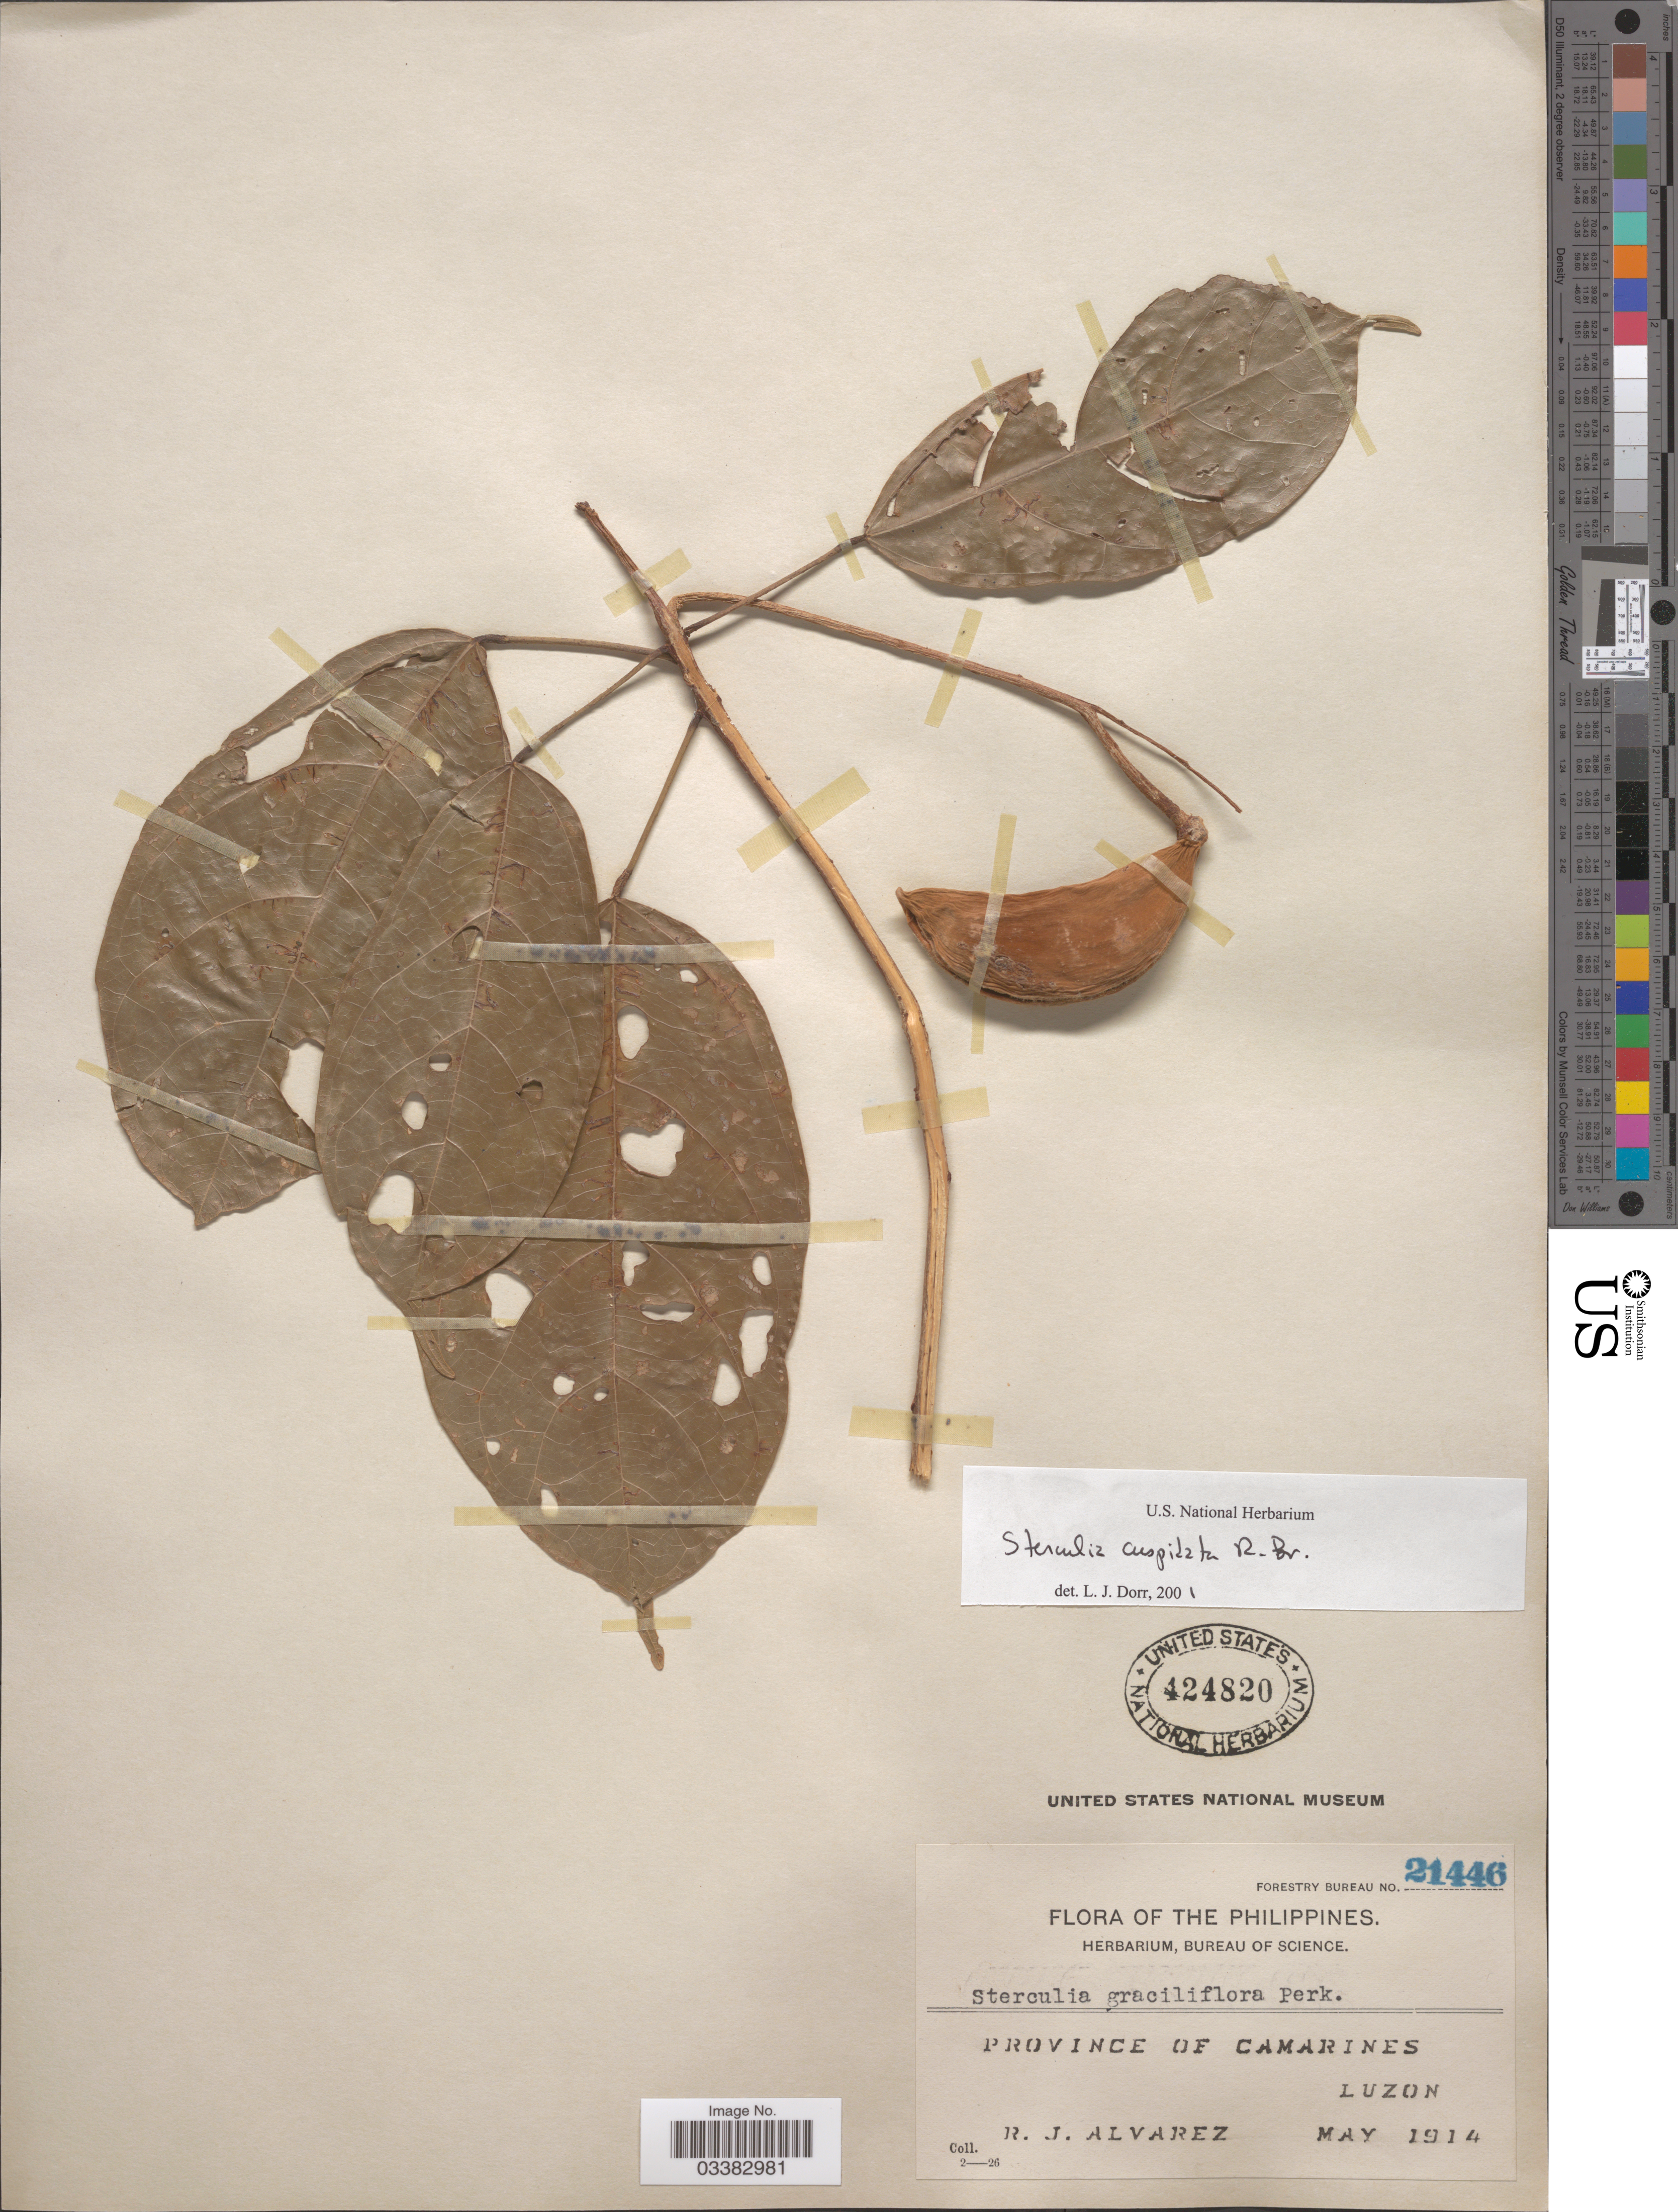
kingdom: Plantae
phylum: Tracheophyta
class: Magnoliopsida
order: Malvales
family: Malvaceae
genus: Sterculia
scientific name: Sterculia cuspidata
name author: R. Br.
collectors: R. Alvarez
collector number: Forestry Bureau 21446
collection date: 1914-05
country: Philippines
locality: Province of Camarines, Luzon.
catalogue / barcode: US 424820